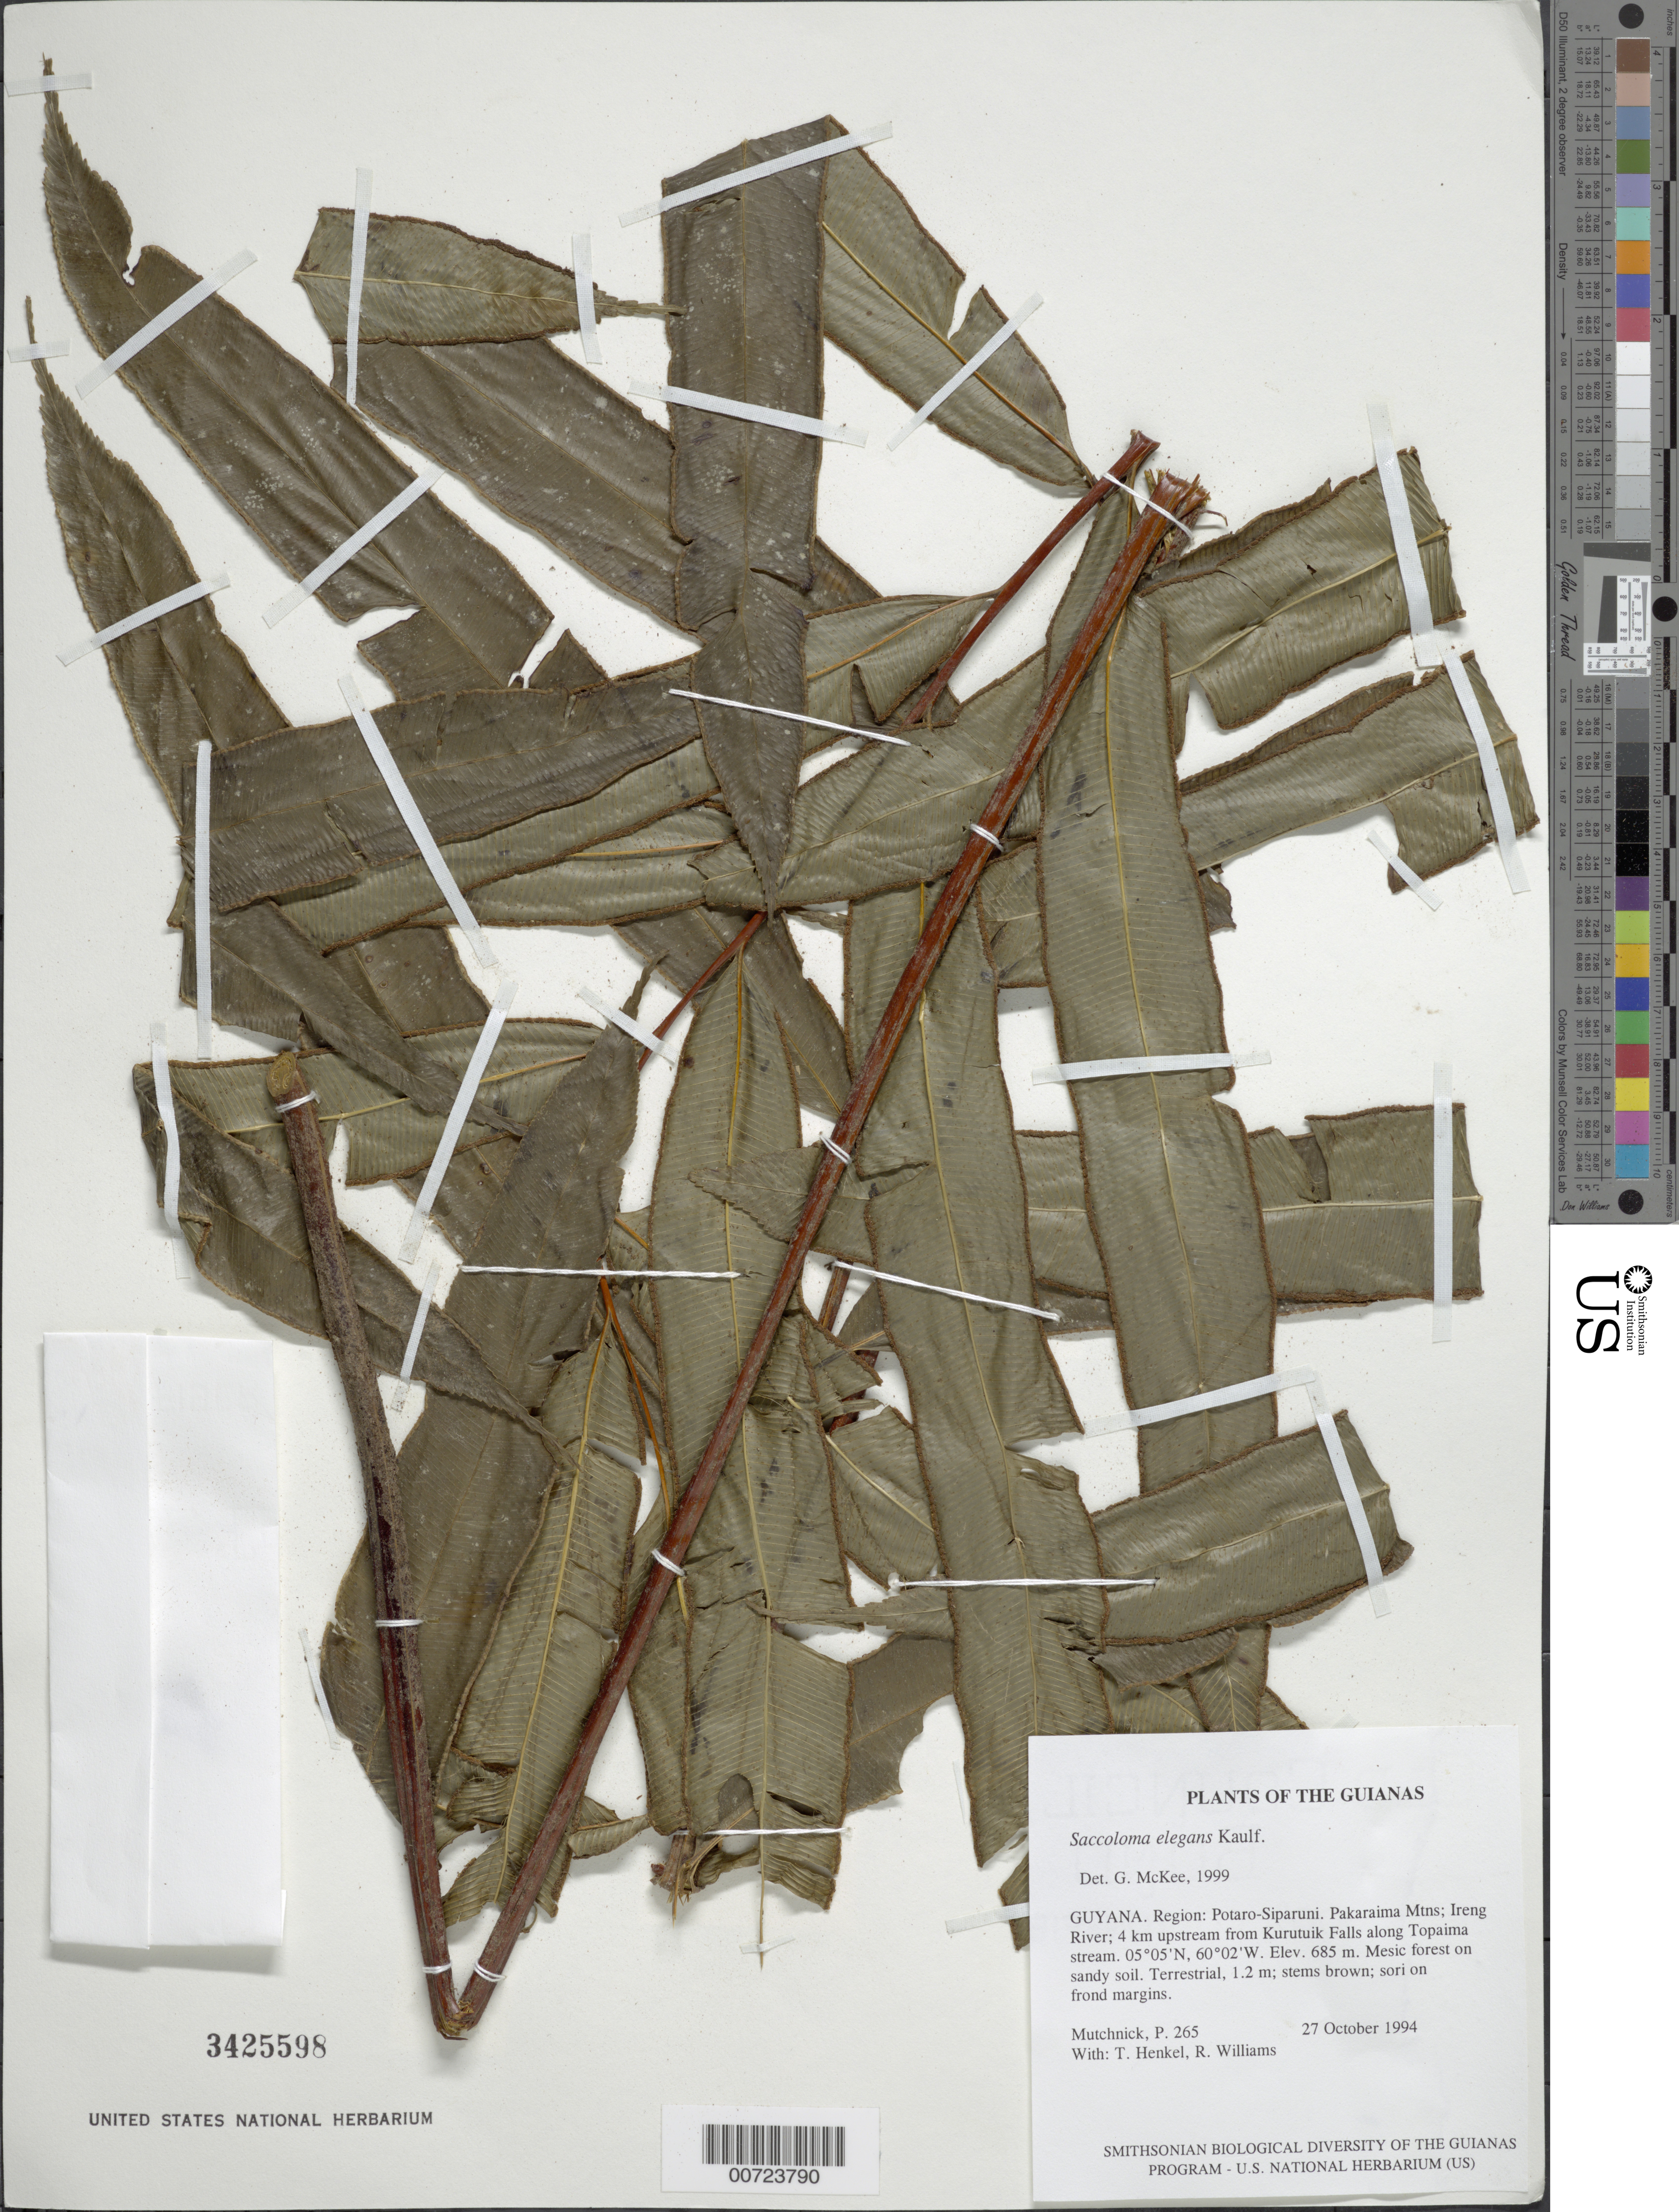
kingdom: Plantae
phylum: Tracheophyta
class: Polypodiopsida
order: Polypodiales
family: Saccolomataceae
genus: Saccoloma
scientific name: Saccoloma elegans subsp. chartaceum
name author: Cremers & K.U. Kramer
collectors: P. Mutchnick, T. Henkel & R. Williams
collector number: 265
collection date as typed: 27 October 1994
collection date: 1994-10-27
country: Guyana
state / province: Potaro-Siparuni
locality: Pakaraima Mtns; Ireng River; 4 km upstream from Kurutuik Falls along Topaima stream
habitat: Mesic forest on sandy soil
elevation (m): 685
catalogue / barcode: US 3425598